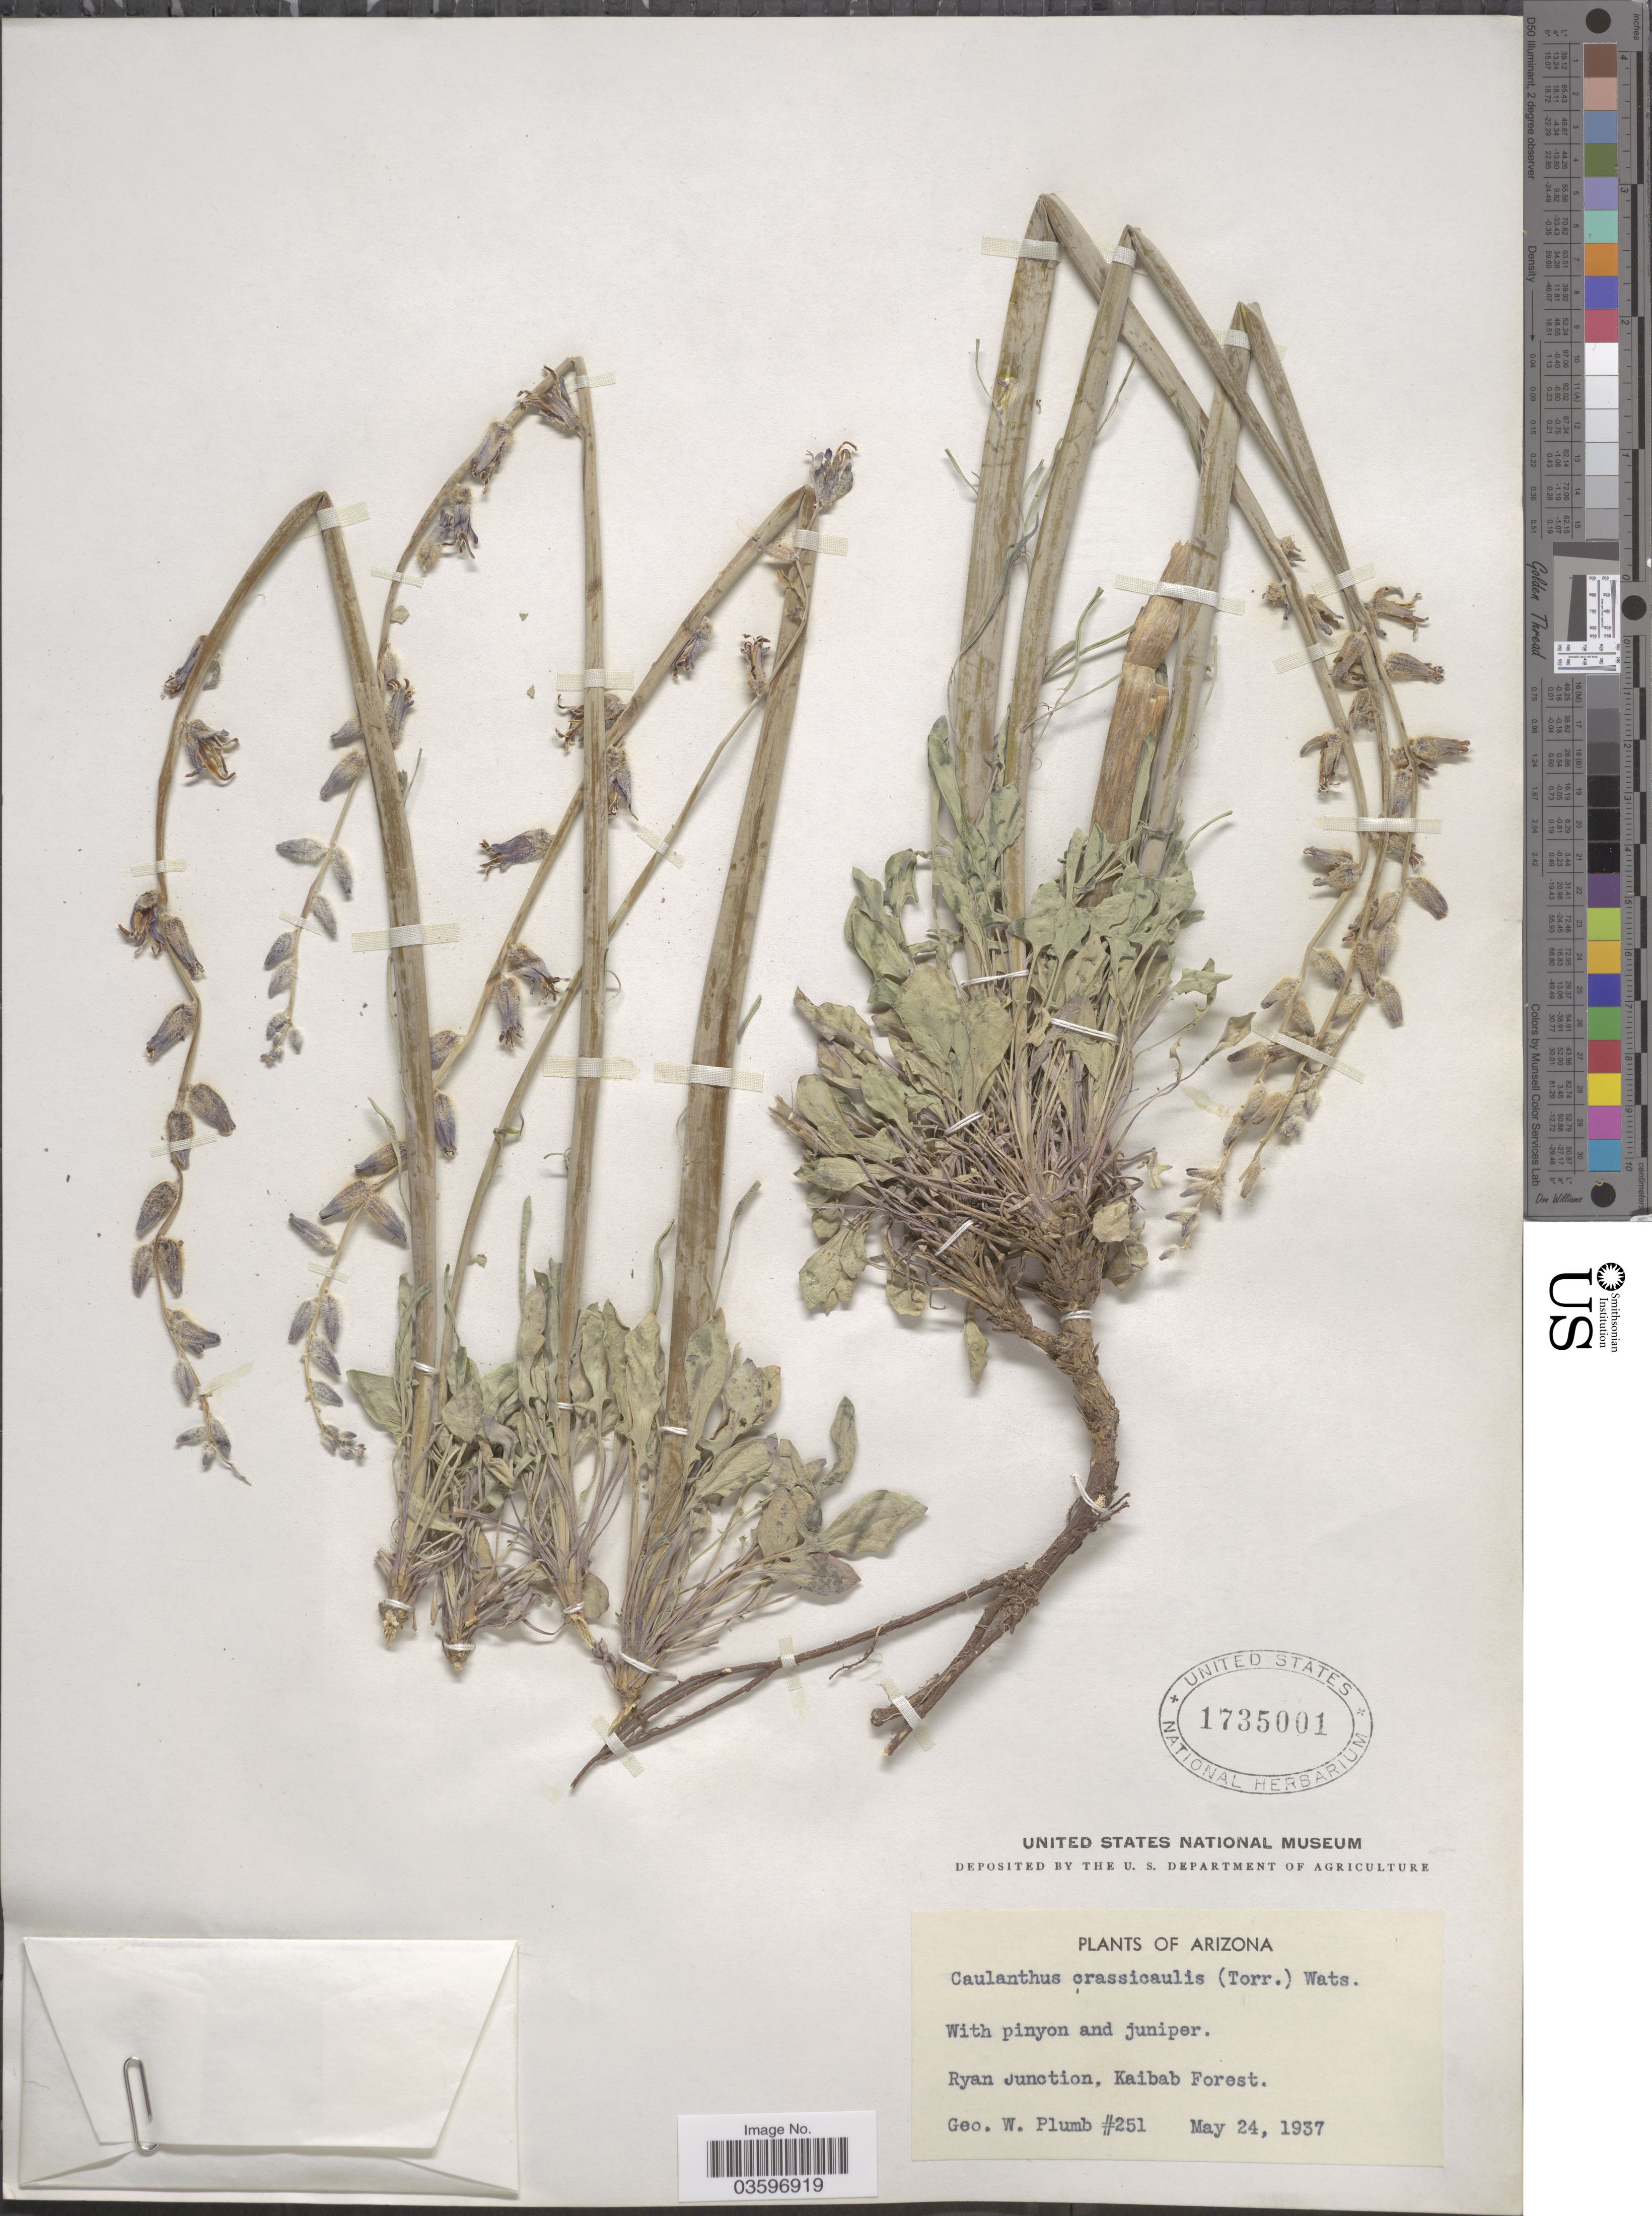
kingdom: Plantae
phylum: Tracheophyta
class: Magnoliopsida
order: Brassicales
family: Brassicaceae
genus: Caulanthus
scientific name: Caulanthus crassicaulis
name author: S. Watson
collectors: G. Plumb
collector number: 251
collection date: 1937-05-24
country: United States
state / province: Arizona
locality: Ryan Junction, Kaibab Forest.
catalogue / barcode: US 1735001